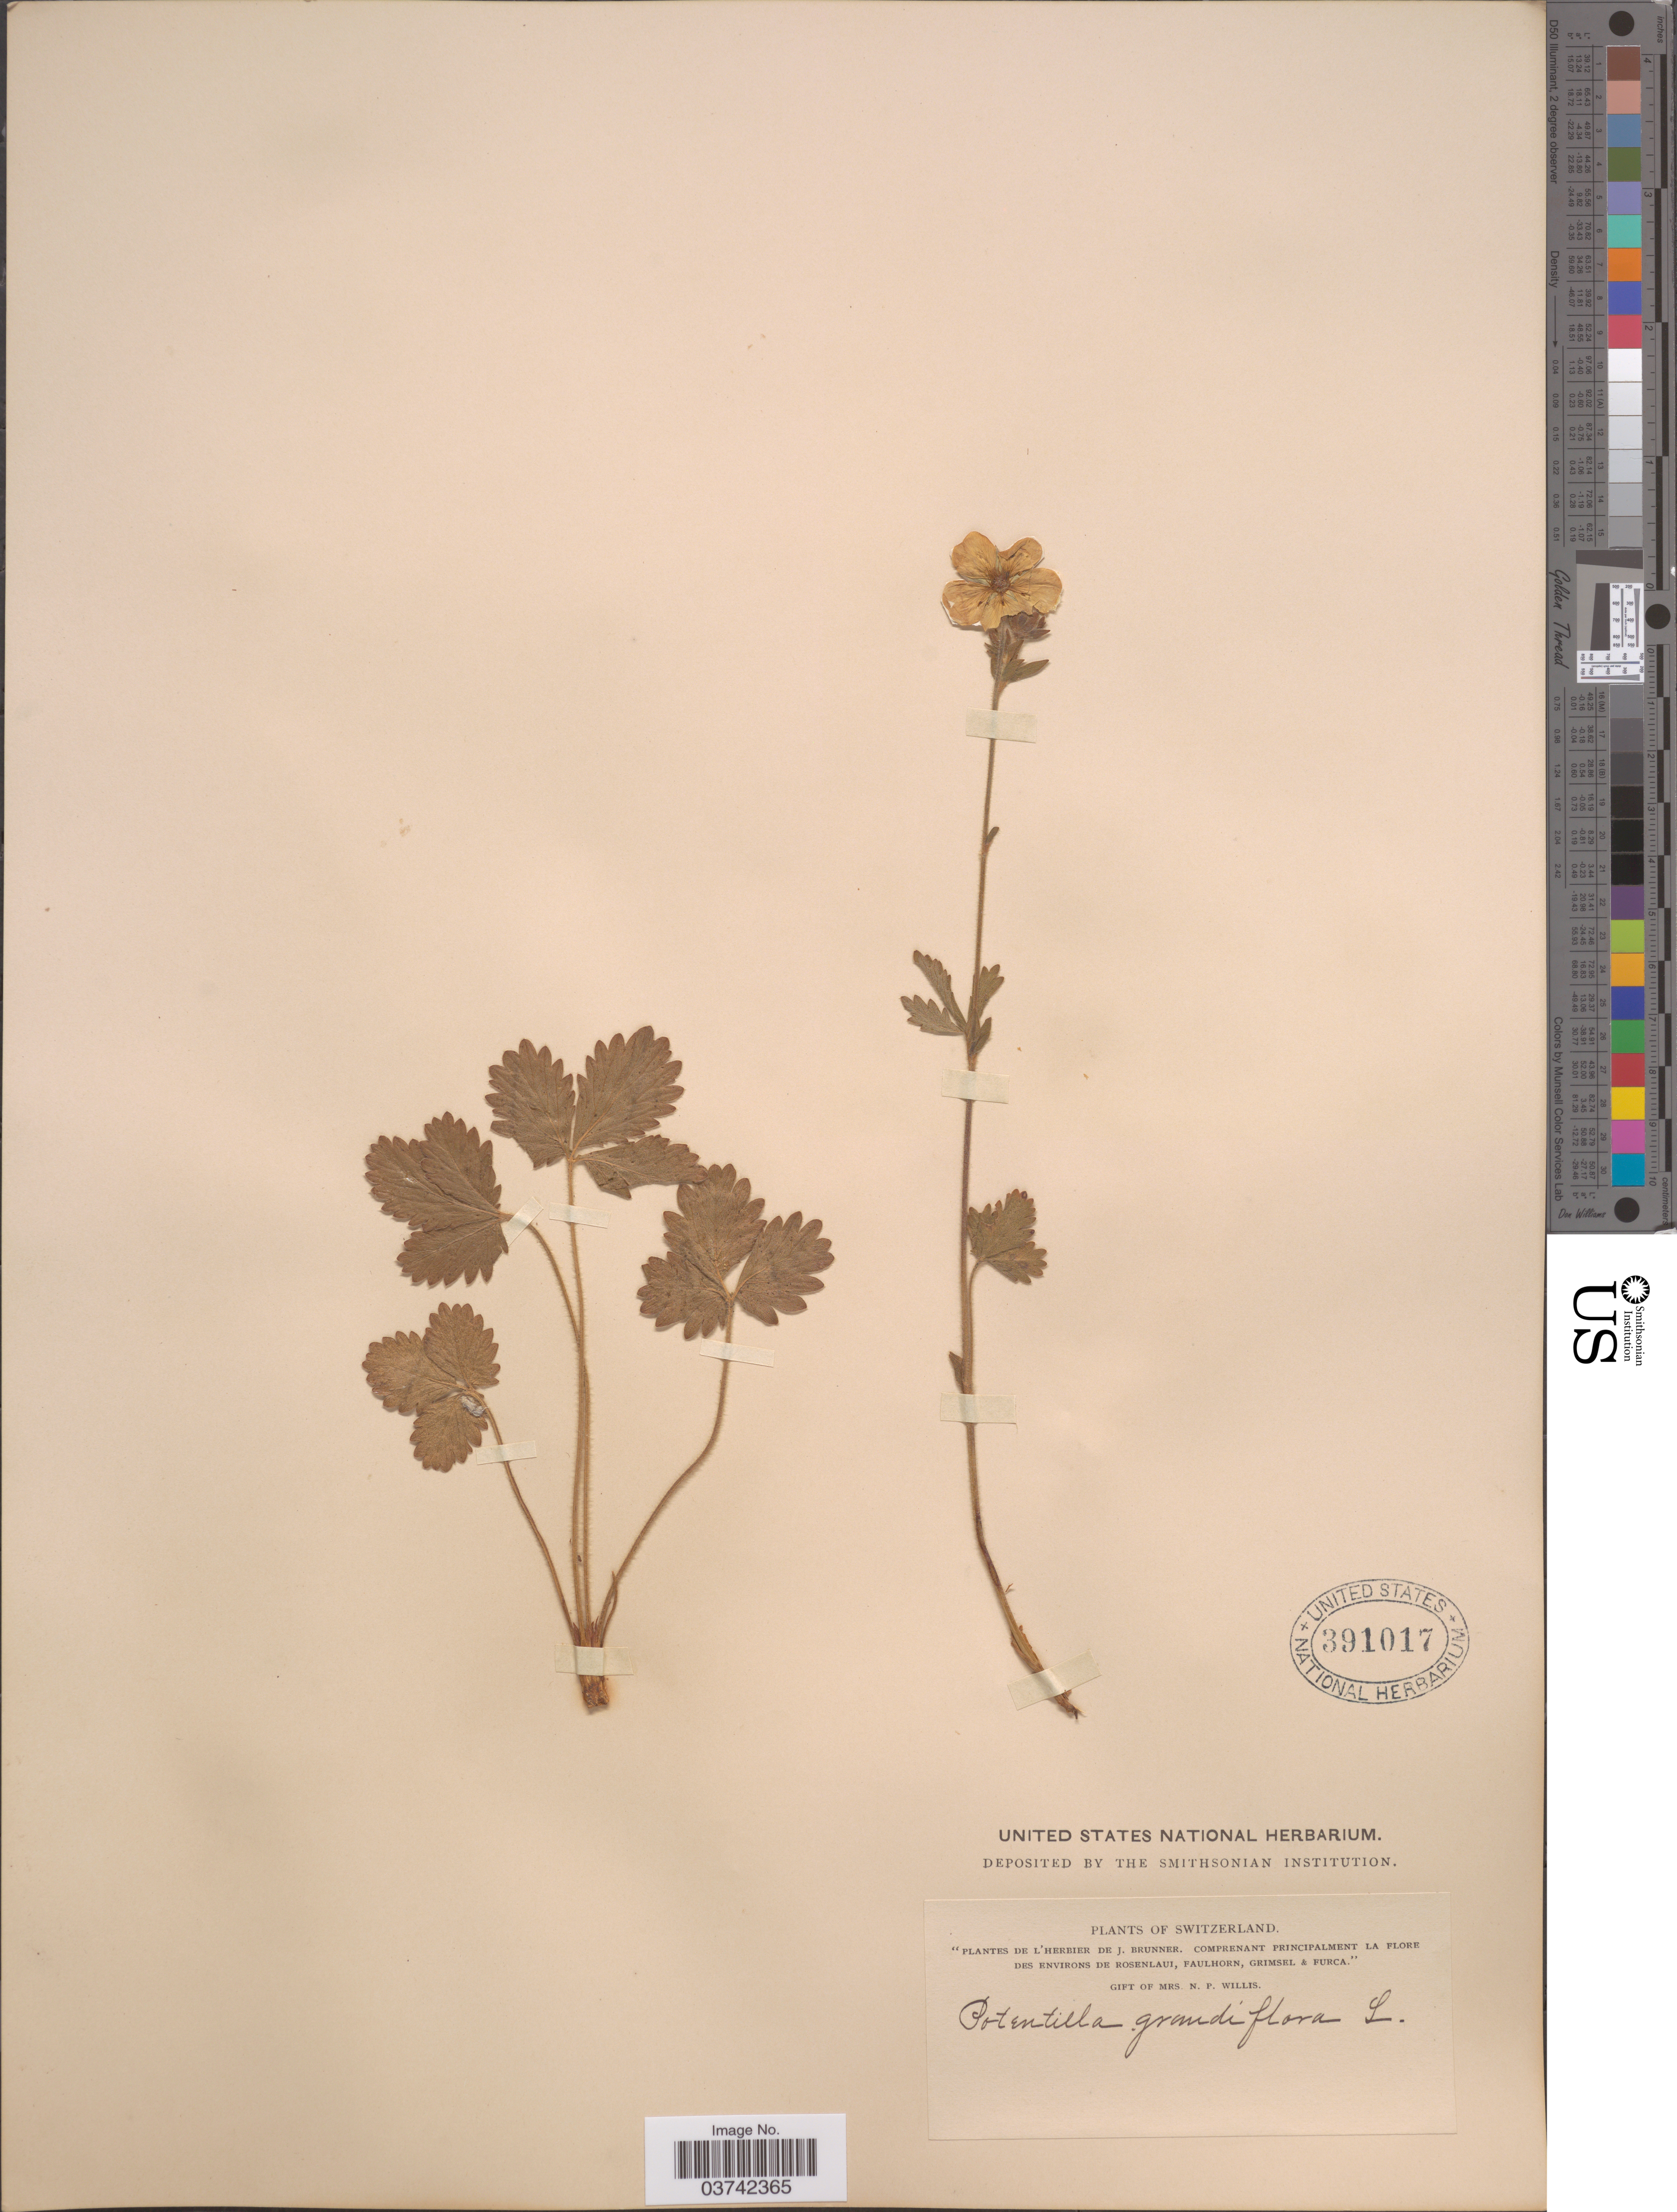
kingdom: Plantae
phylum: Tracheophyta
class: Magnoliopsida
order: Rosales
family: Rosaceae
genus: Potentilla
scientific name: Potentilla grandiflora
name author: L.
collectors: ex herb. J. Brunner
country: Switzerland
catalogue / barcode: US 391017